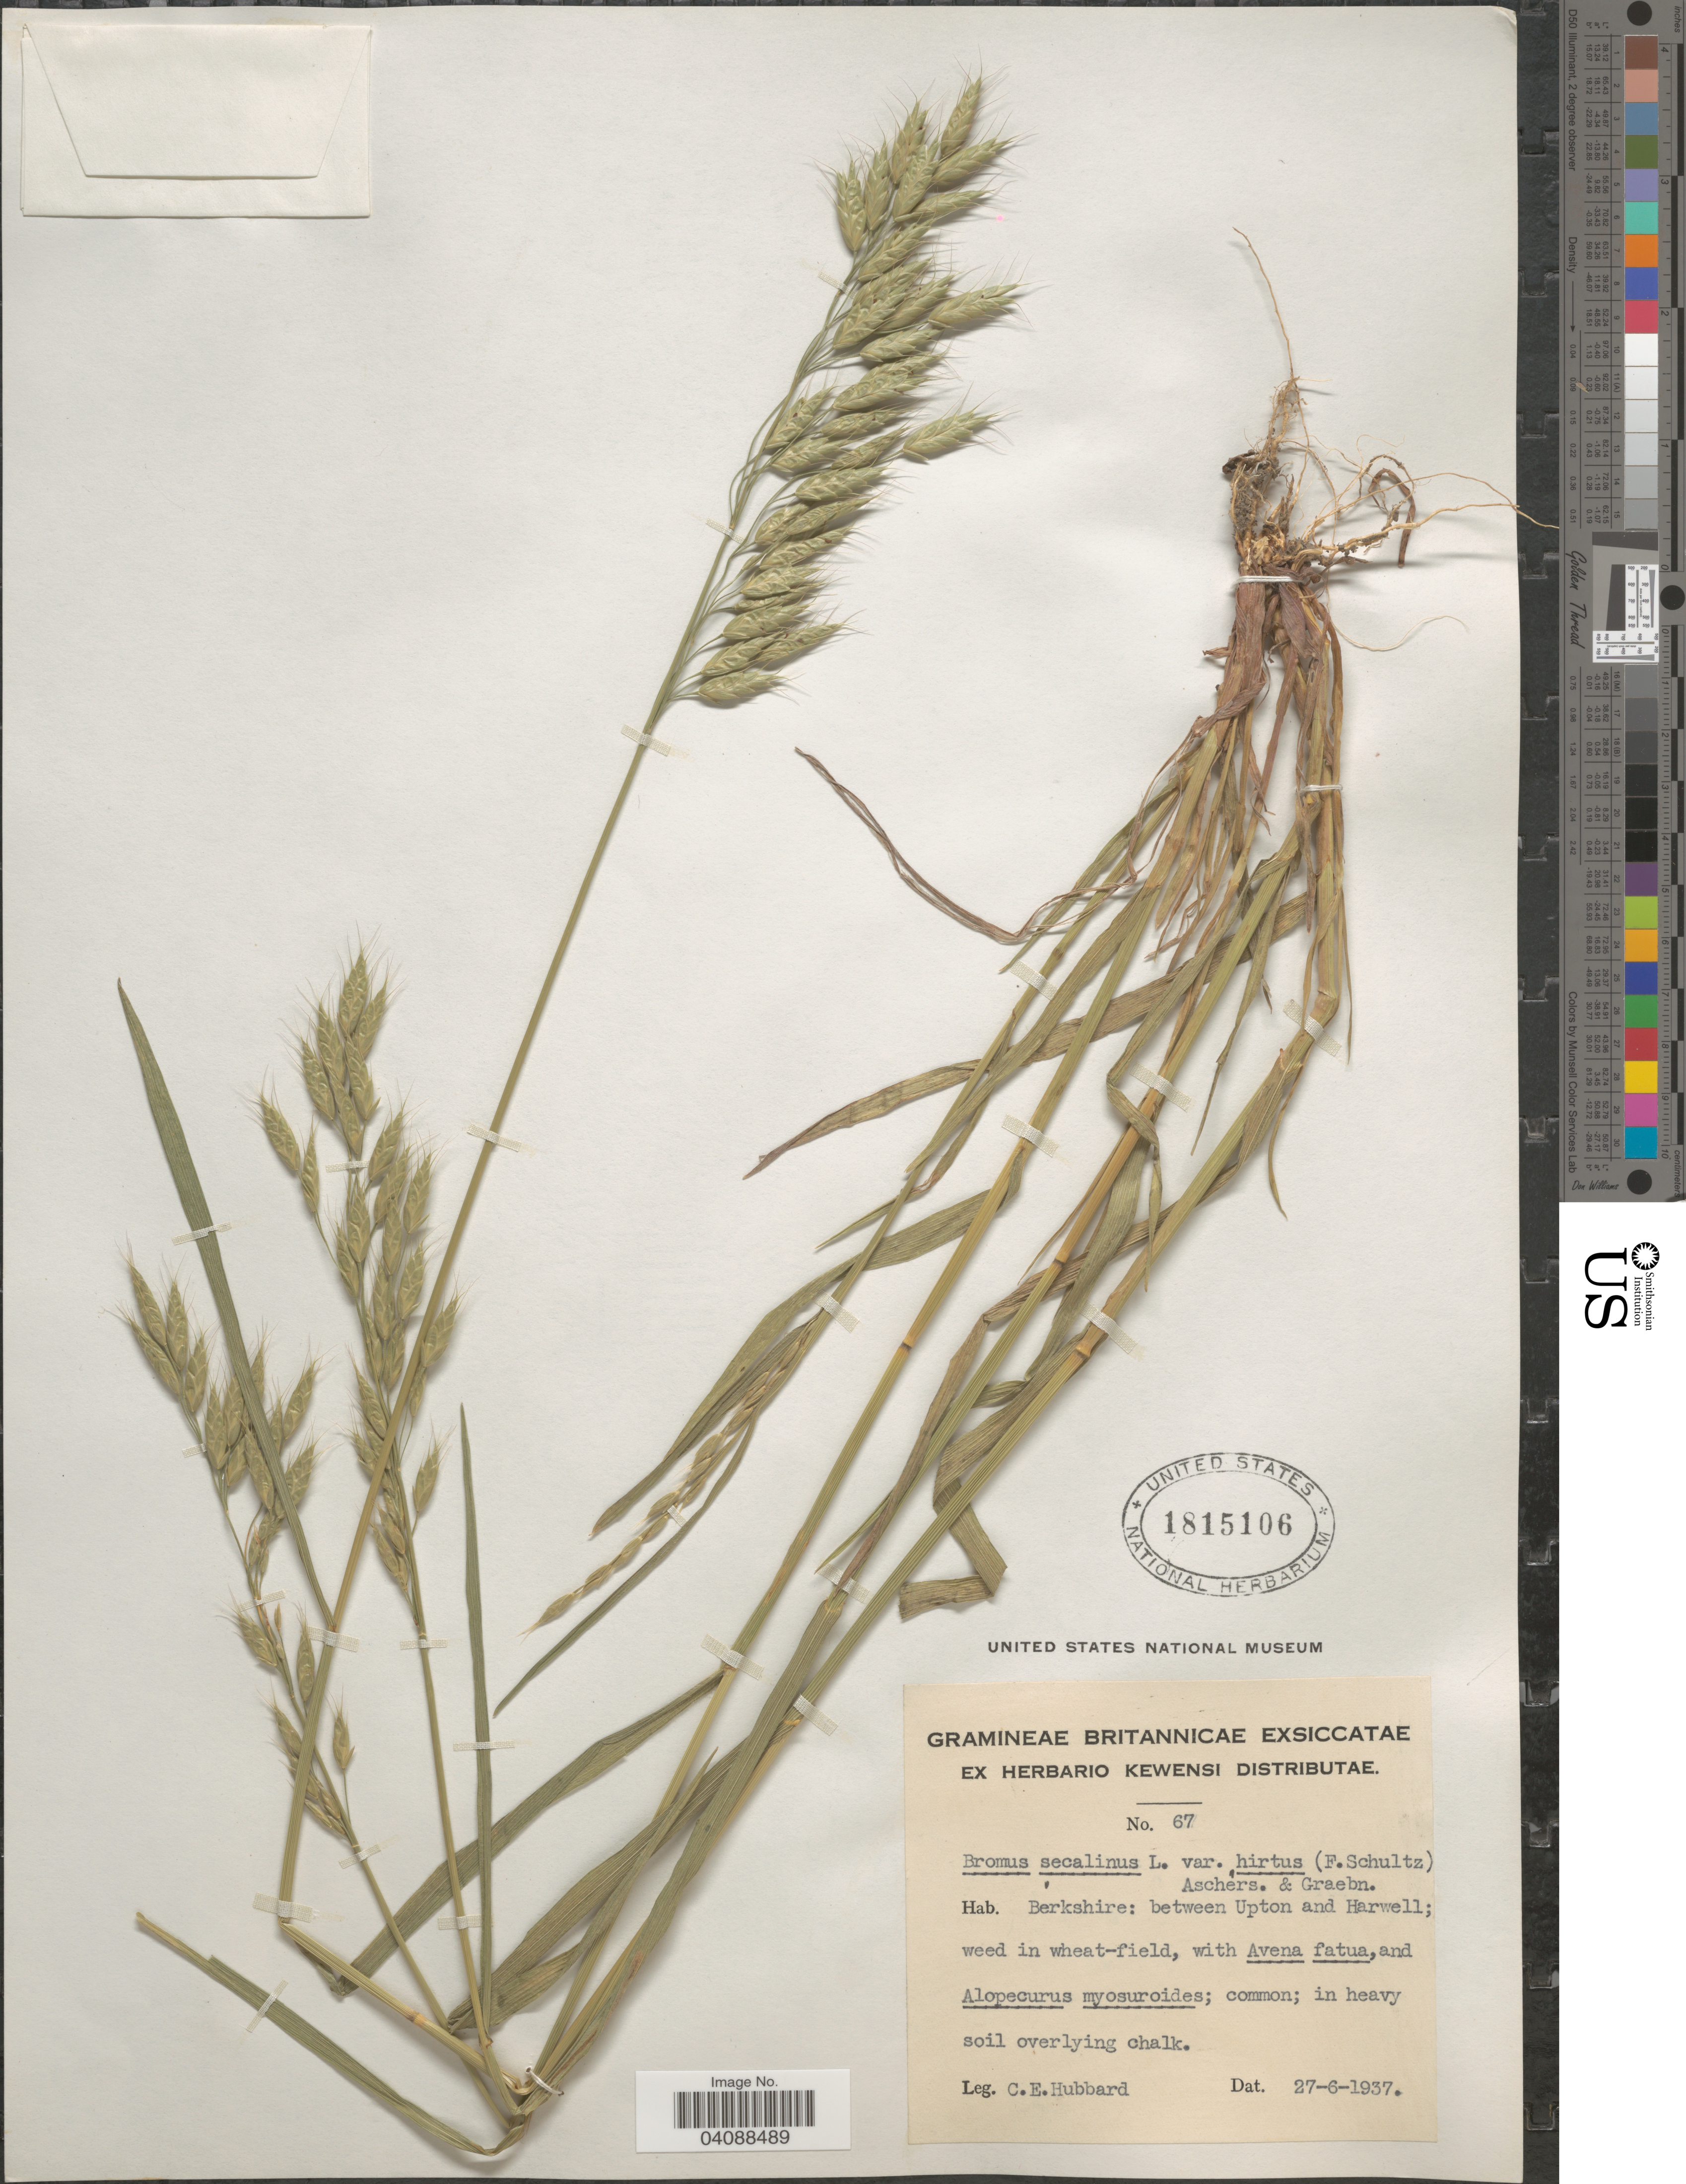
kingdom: Plantae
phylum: Tracheophyta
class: Liliopsida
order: Poales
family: Poaceae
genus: Bromus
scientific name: Bromus secalinus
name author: L.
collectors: C. E. Hubbard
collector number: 67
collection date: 1937-06-27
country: United Kingdom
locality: Britannicae. Berkshire: between Upton and Harwell.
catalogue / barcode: US 1815106